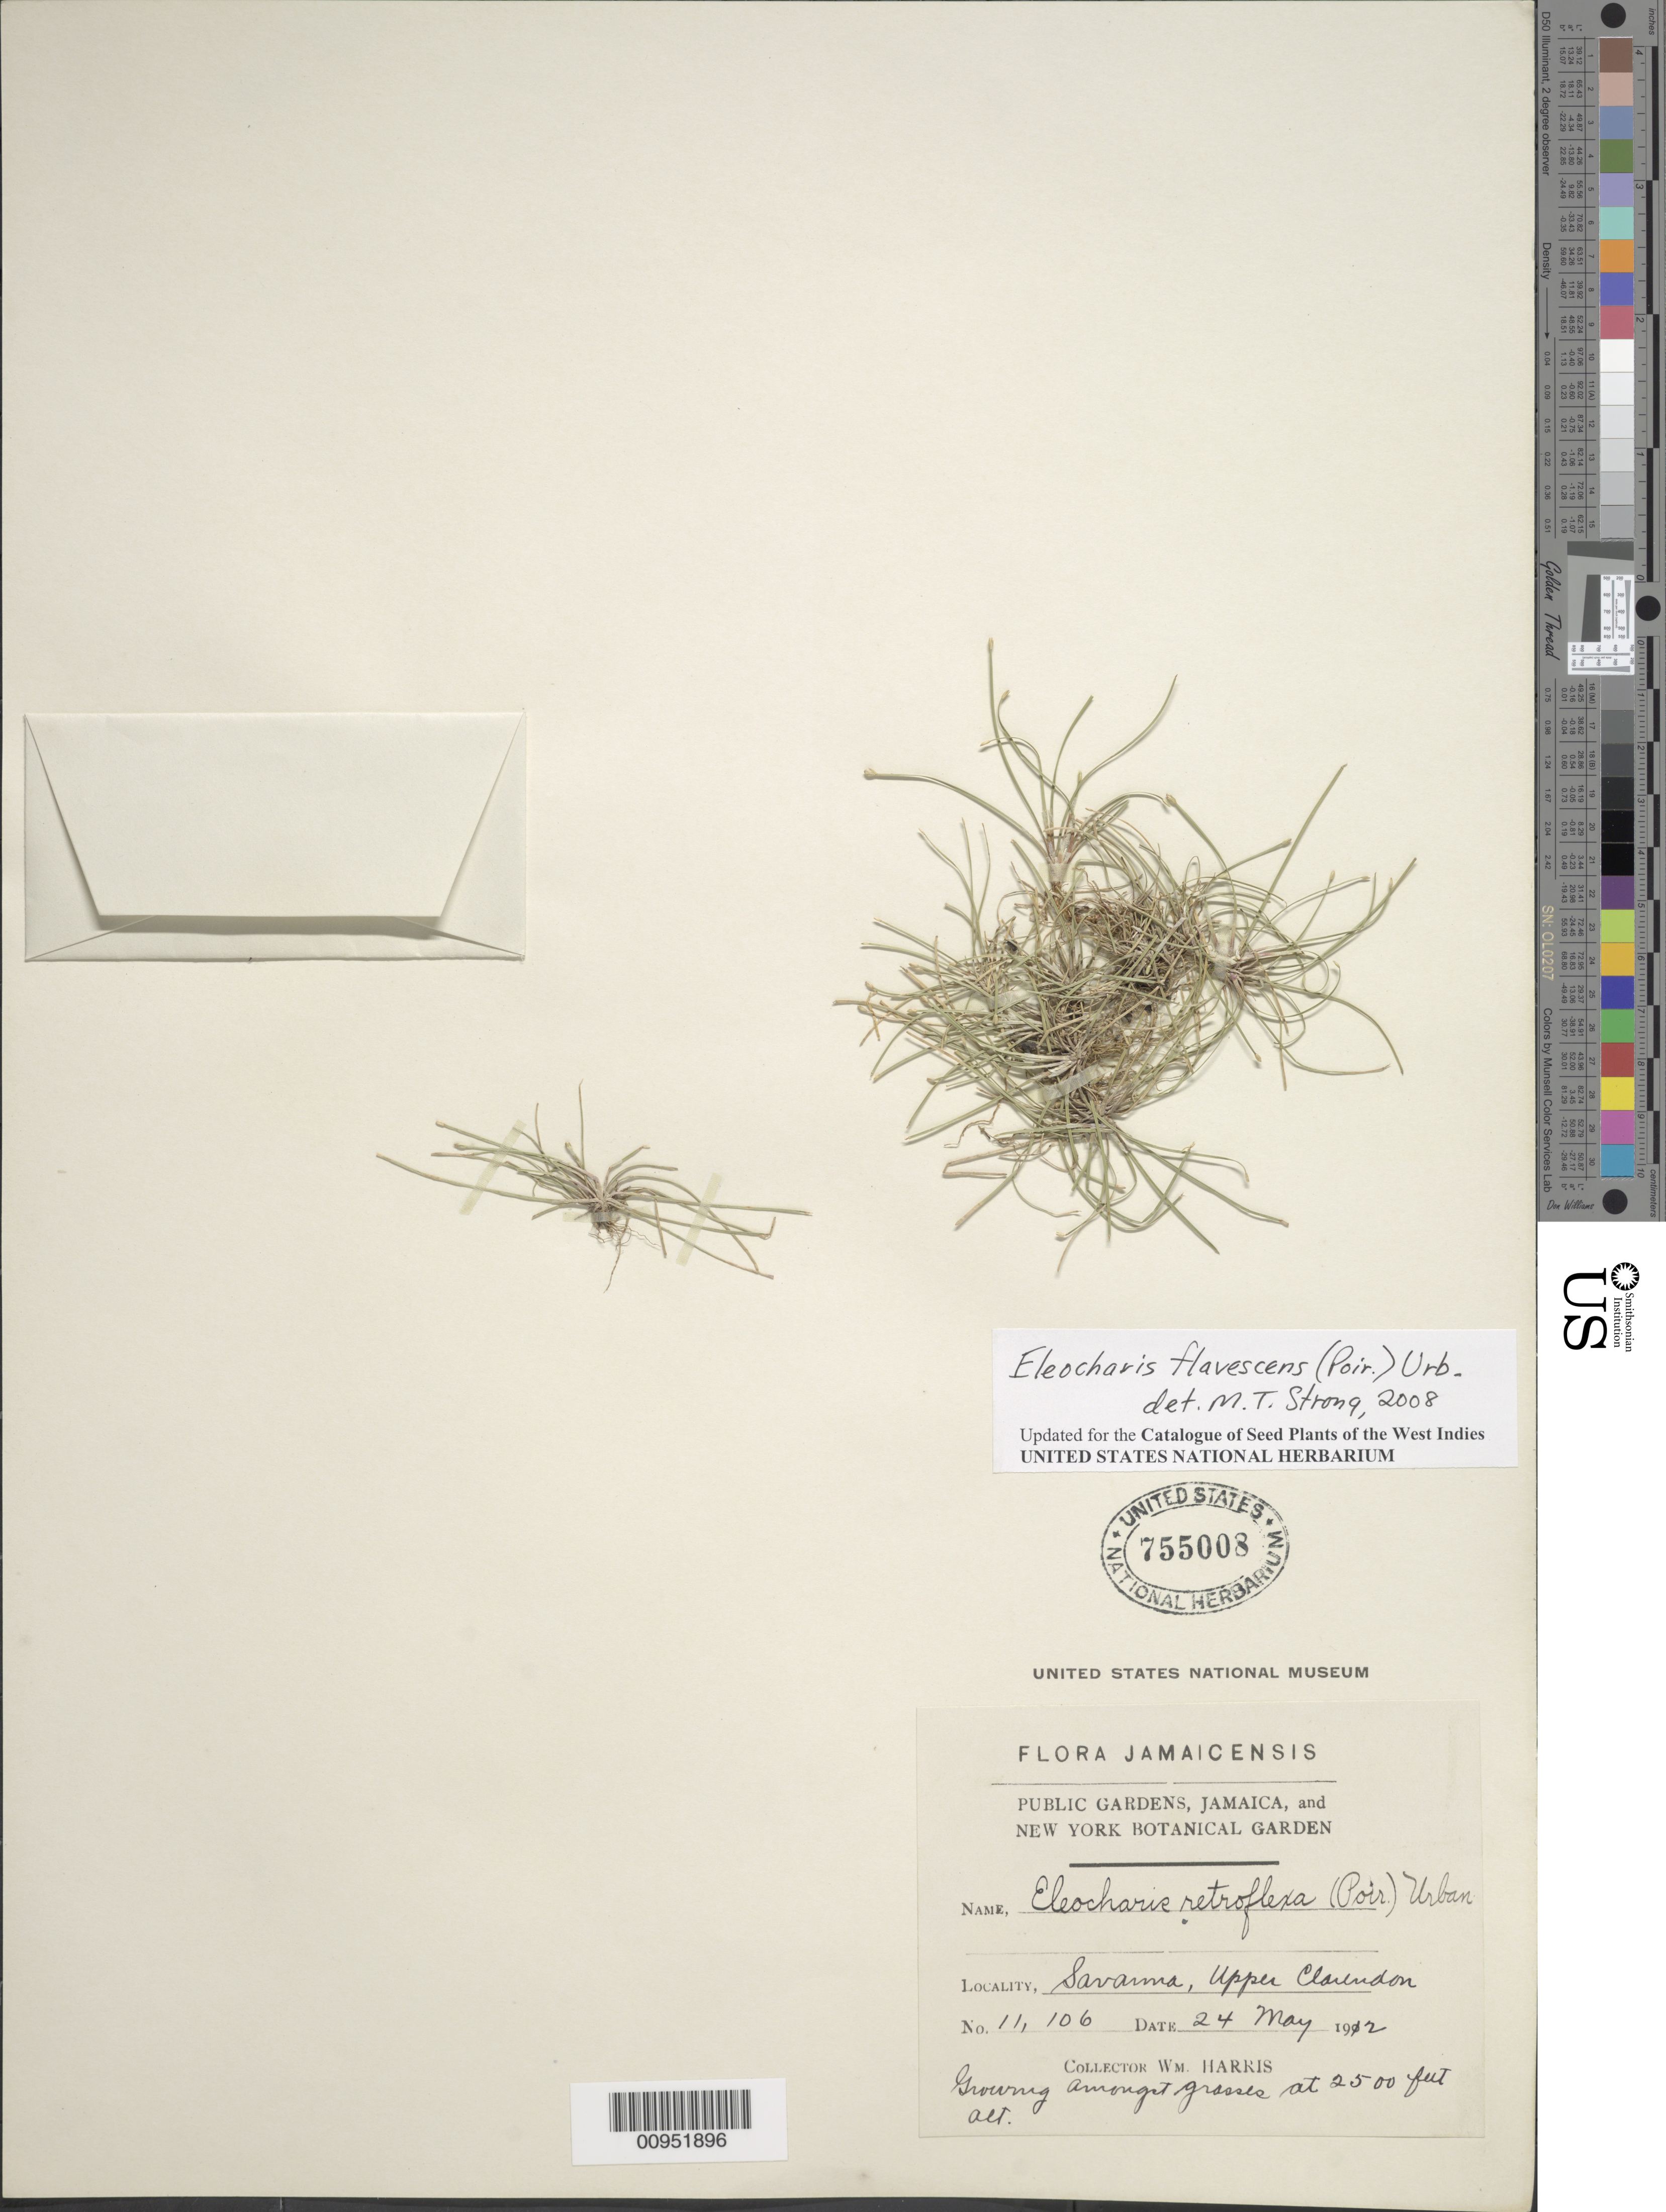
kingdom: Plantae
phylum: Tracheophyta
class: Liliopsida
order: Poales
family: Cyperaceae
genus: Eleocharis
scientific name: Eleocharis flavescens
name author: (Poir.) Urb.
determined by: Strong, M. T., (US), Smithsonian Institution - National Museum of Natural History (UNITED STATES)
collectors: W. H. Harris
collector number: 11106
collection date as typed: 24 May 1912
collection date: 1912-05-24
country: Jamaica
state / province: Clarendon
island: Jamaica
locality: Savanna, Upper Clarendon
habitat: Growing amongst grasses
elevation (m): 762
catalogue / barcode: US 755008